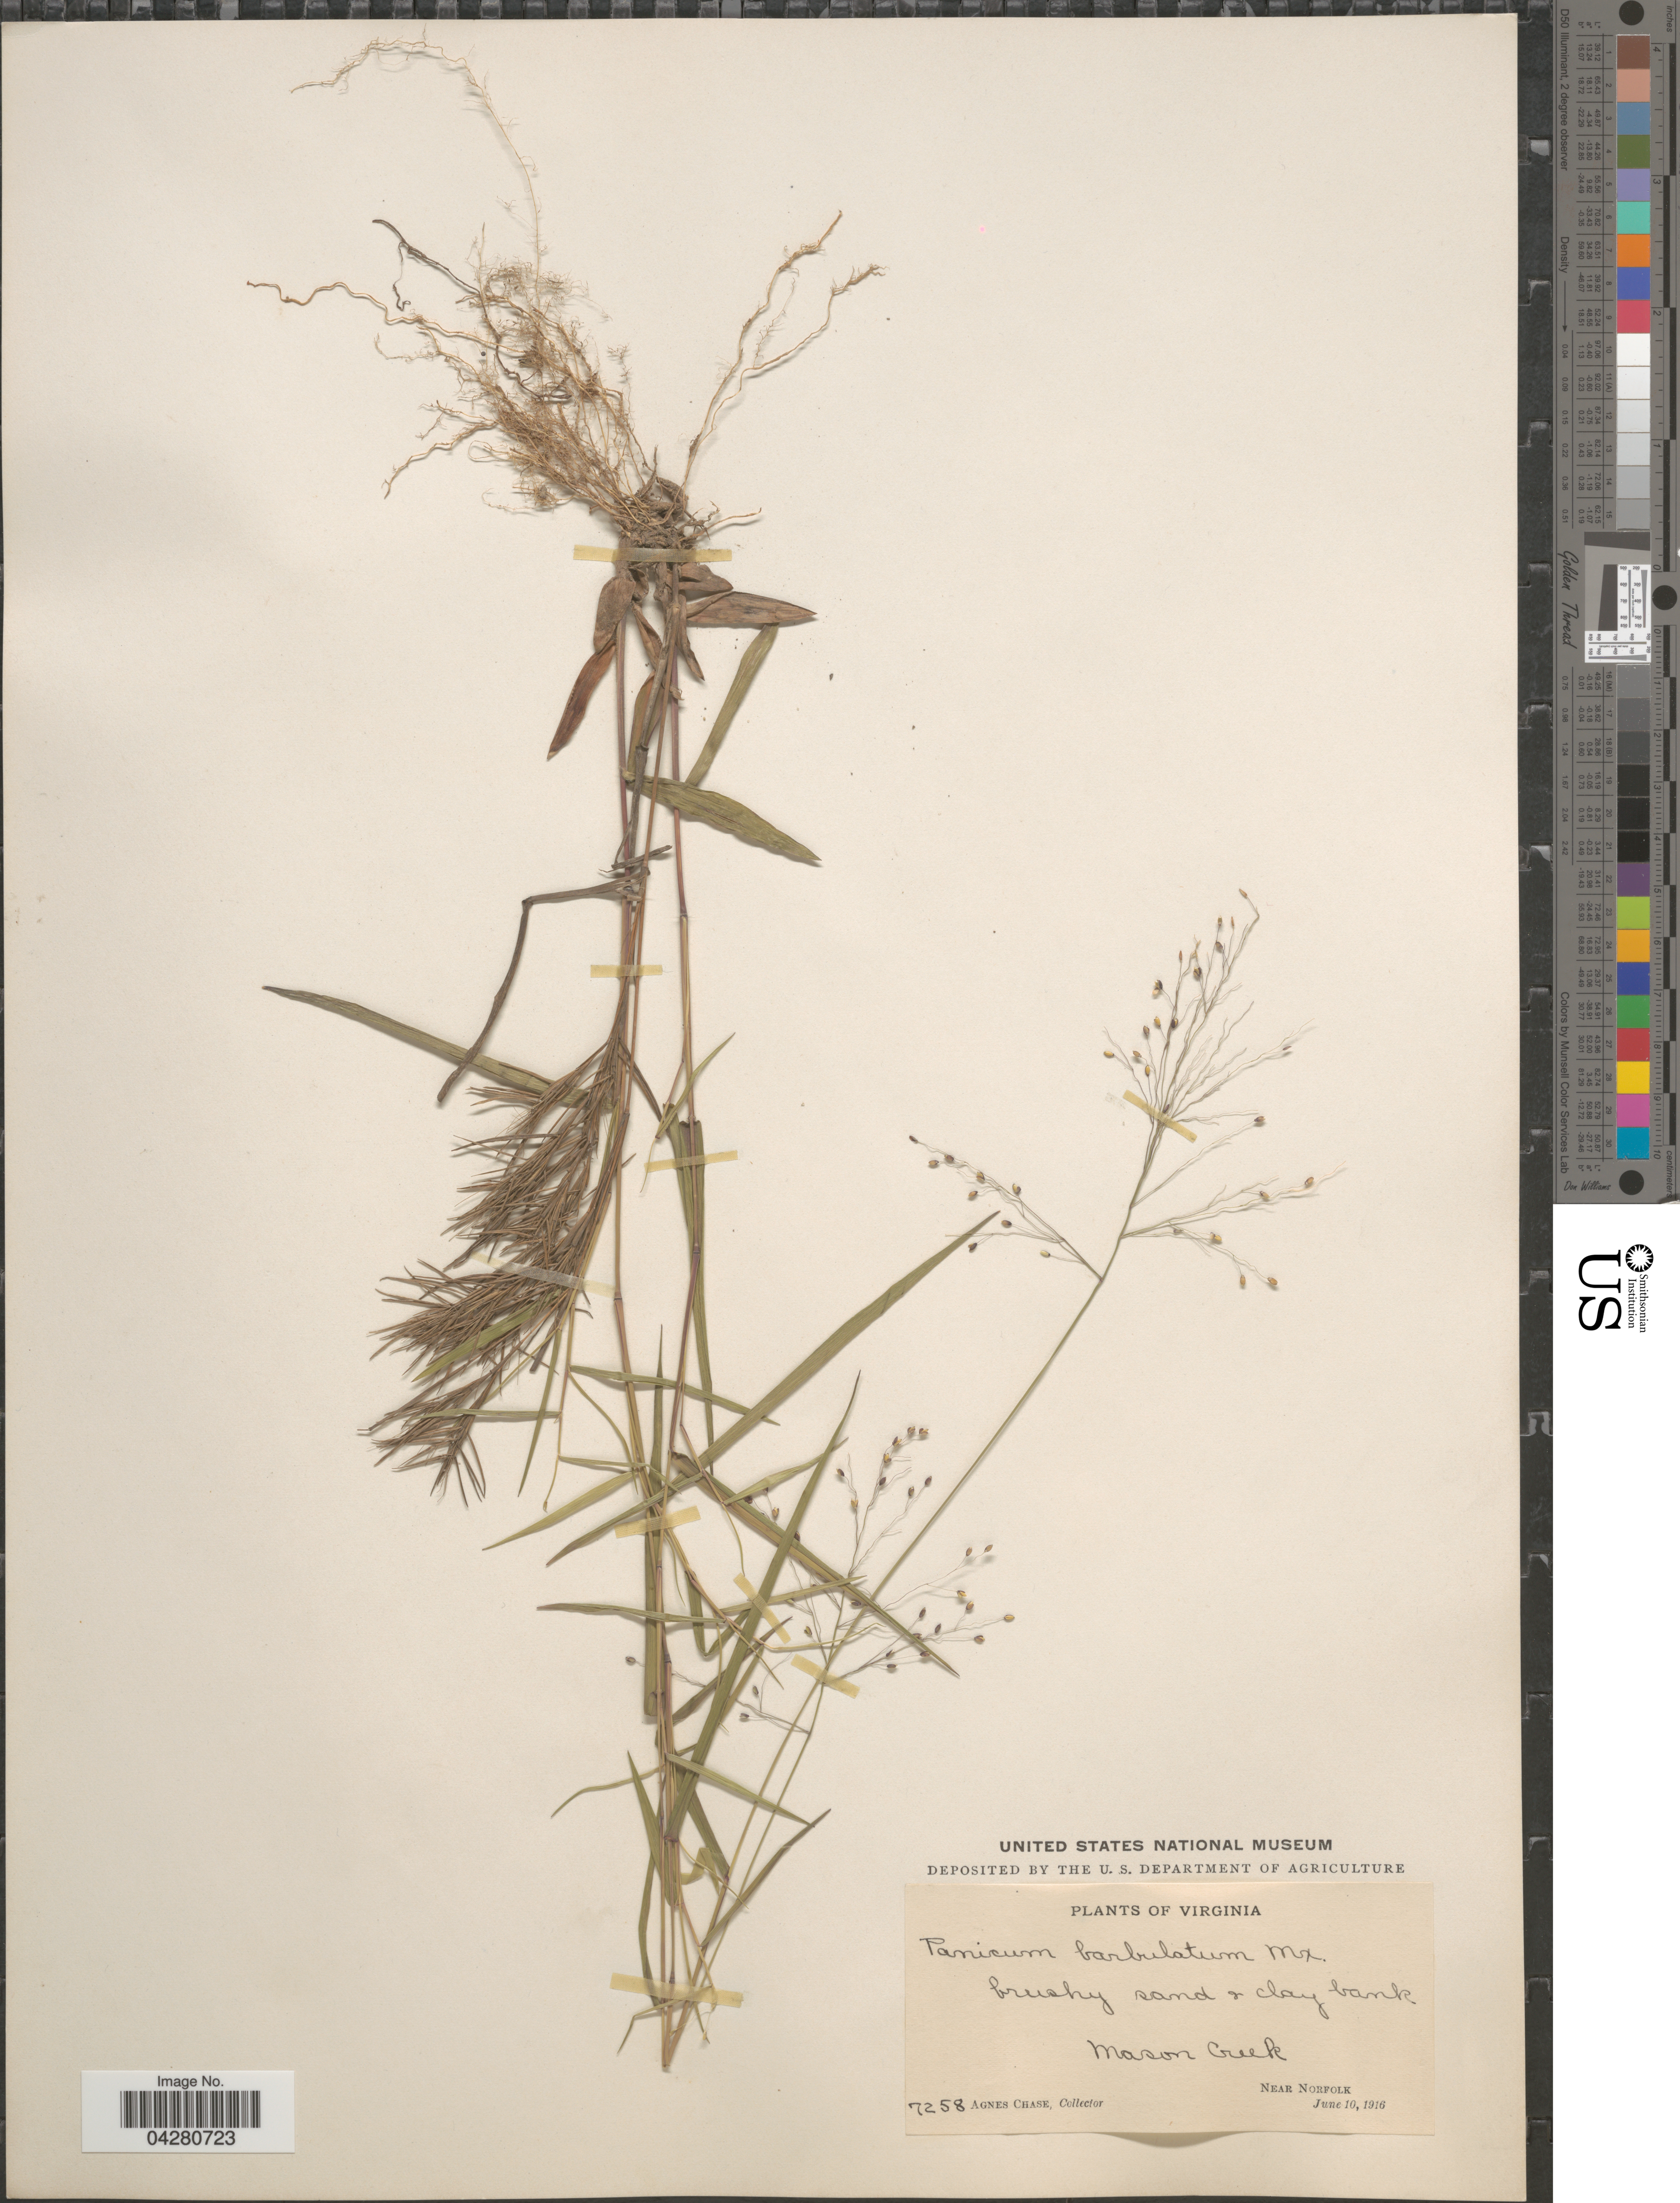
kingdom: Plantae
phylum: Tracheophyta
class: Liliopsida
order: Poales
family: Poaceae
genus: Dichanthelium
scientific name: Dichanthelium dichotomum var. dichotomum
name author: (L.) Gould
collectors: A. Chase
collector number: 7258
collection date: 1916-06-10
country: United States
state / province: Virginia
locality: Mason Creek. Near Norfolk.